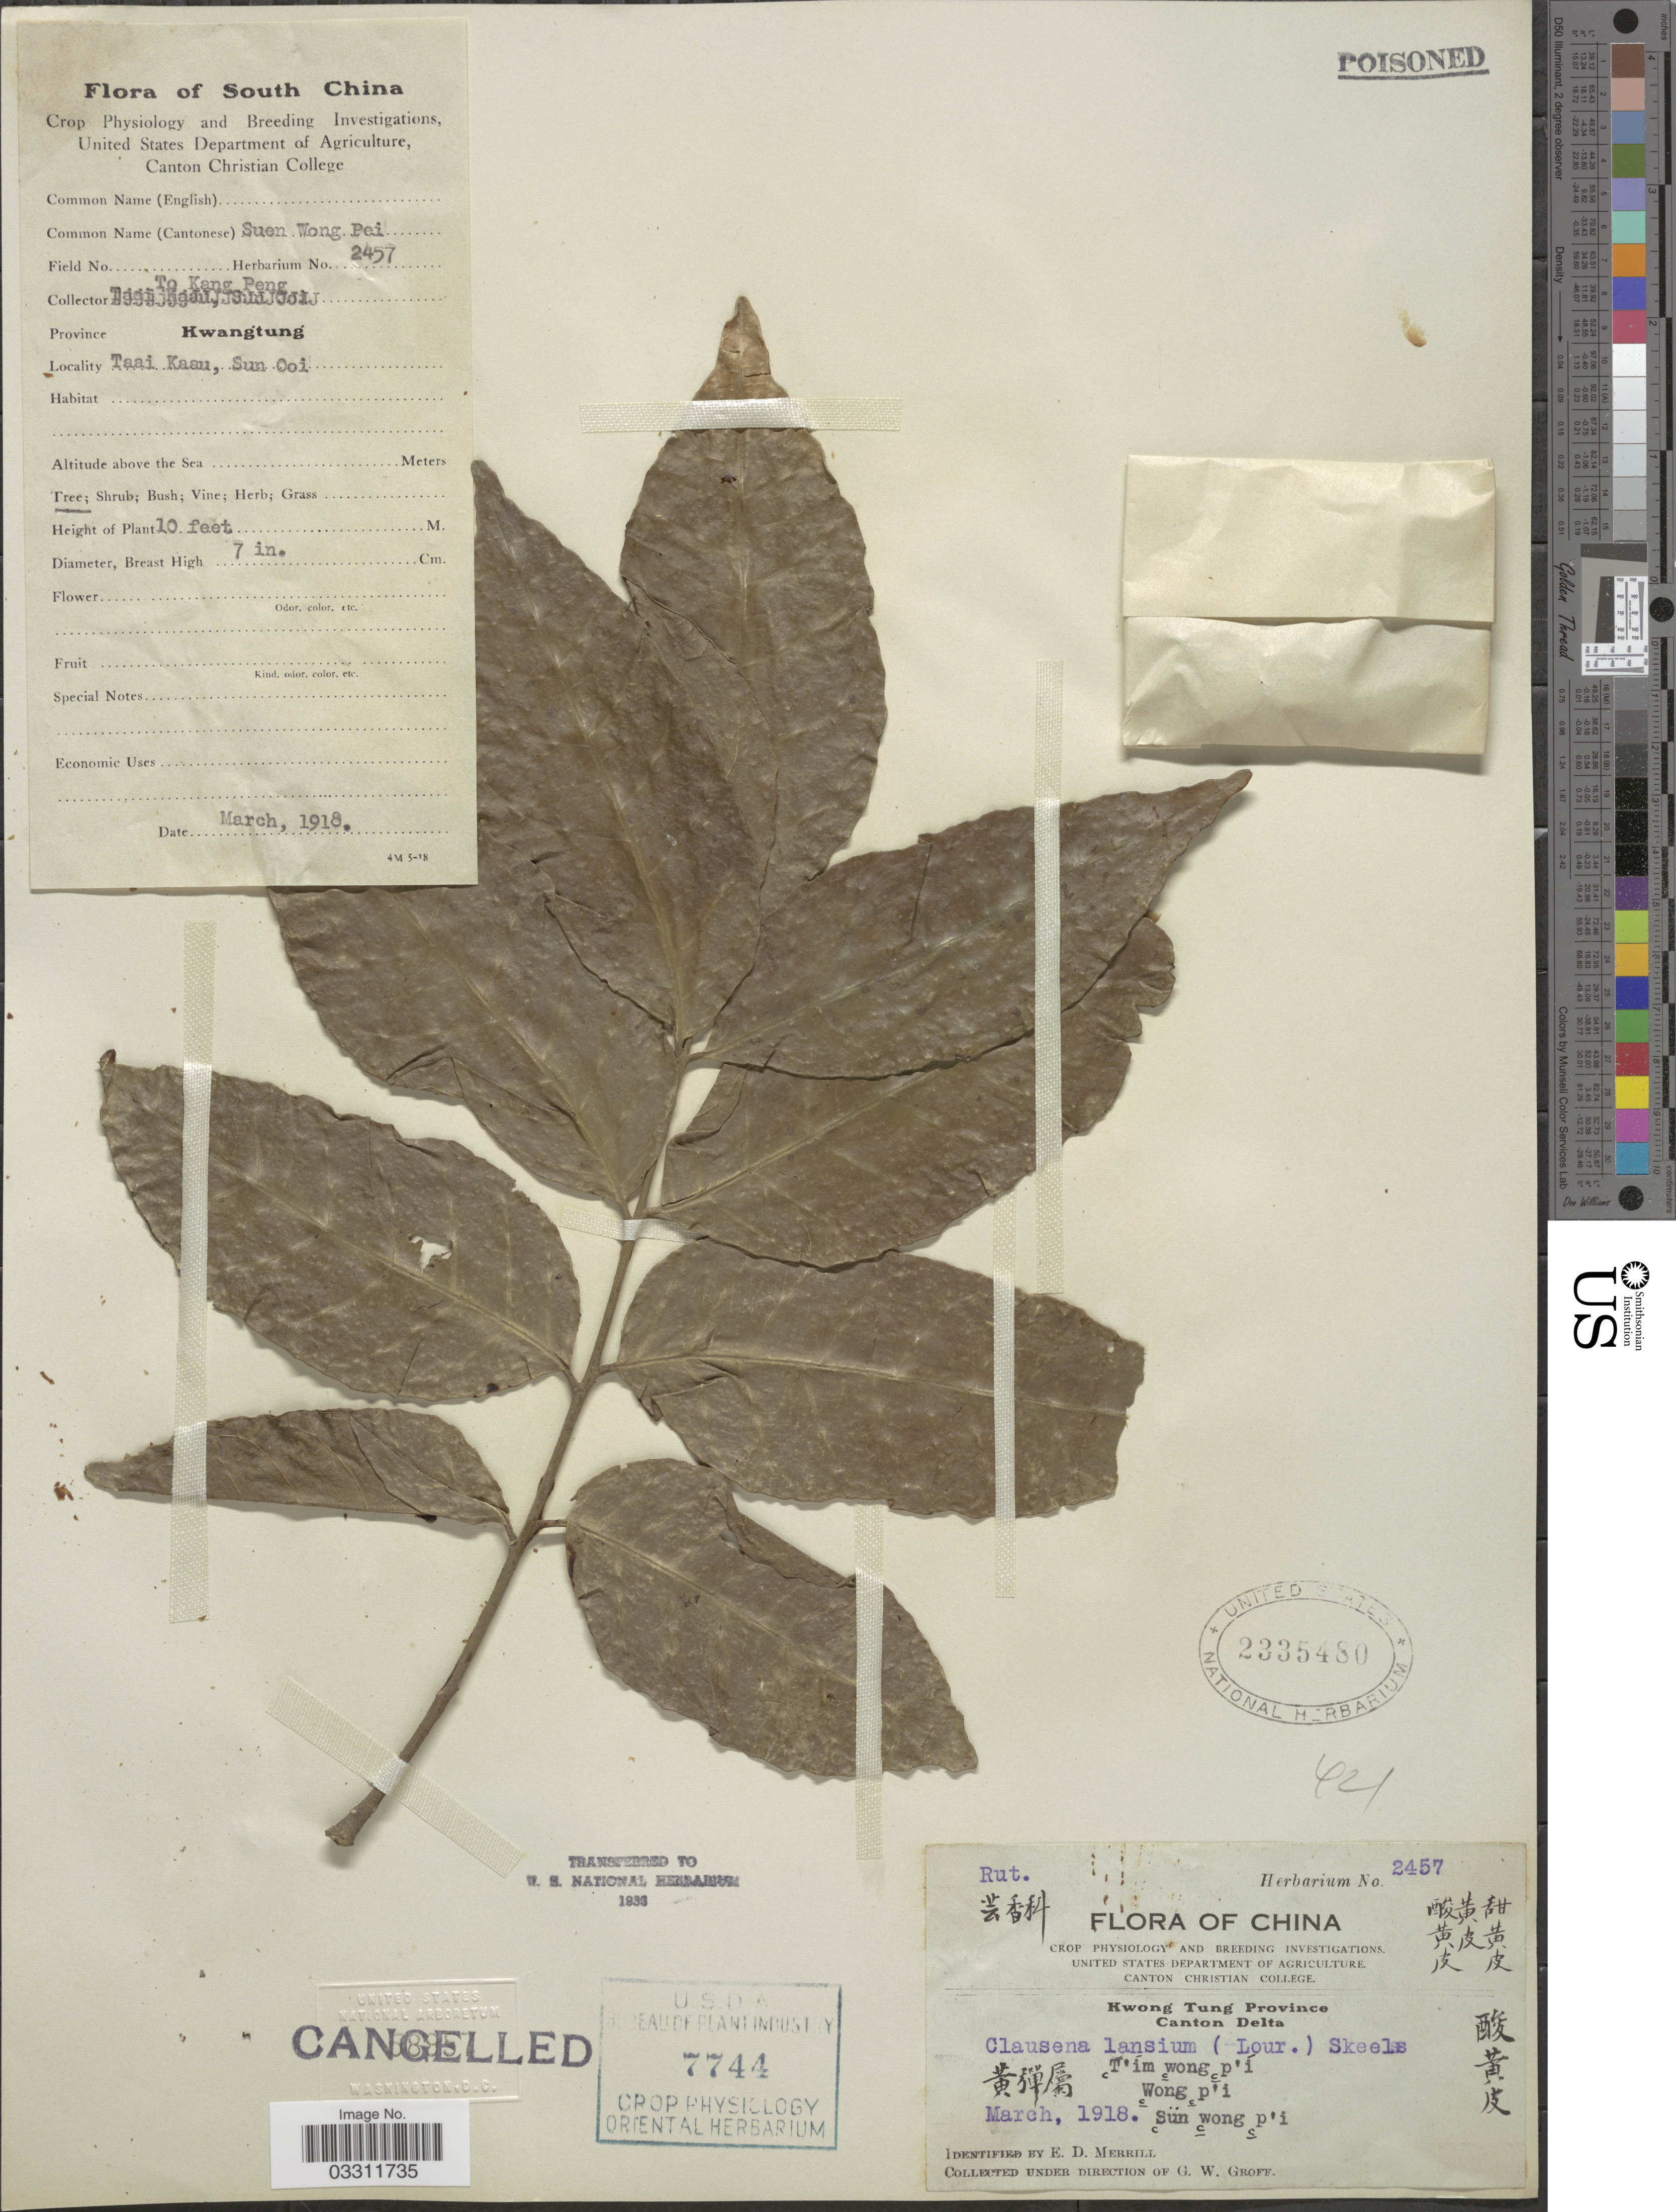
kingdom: Plantae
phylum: Tracheophyta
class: Magnoliopsida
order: Sapindales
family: Rutaceae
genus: Clausena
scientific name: Clausena lansium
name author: (Lour.) Skeels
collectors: T. K. Peng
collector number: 2457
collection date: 1918-03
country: China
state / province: Guangdong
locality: South China. Province Kwangtung. Taai Kaau, Sun Ooi. T'im wong p'i. Wong p'i. Sun wong p'i. Canton Delta.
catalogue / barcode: US 2335480